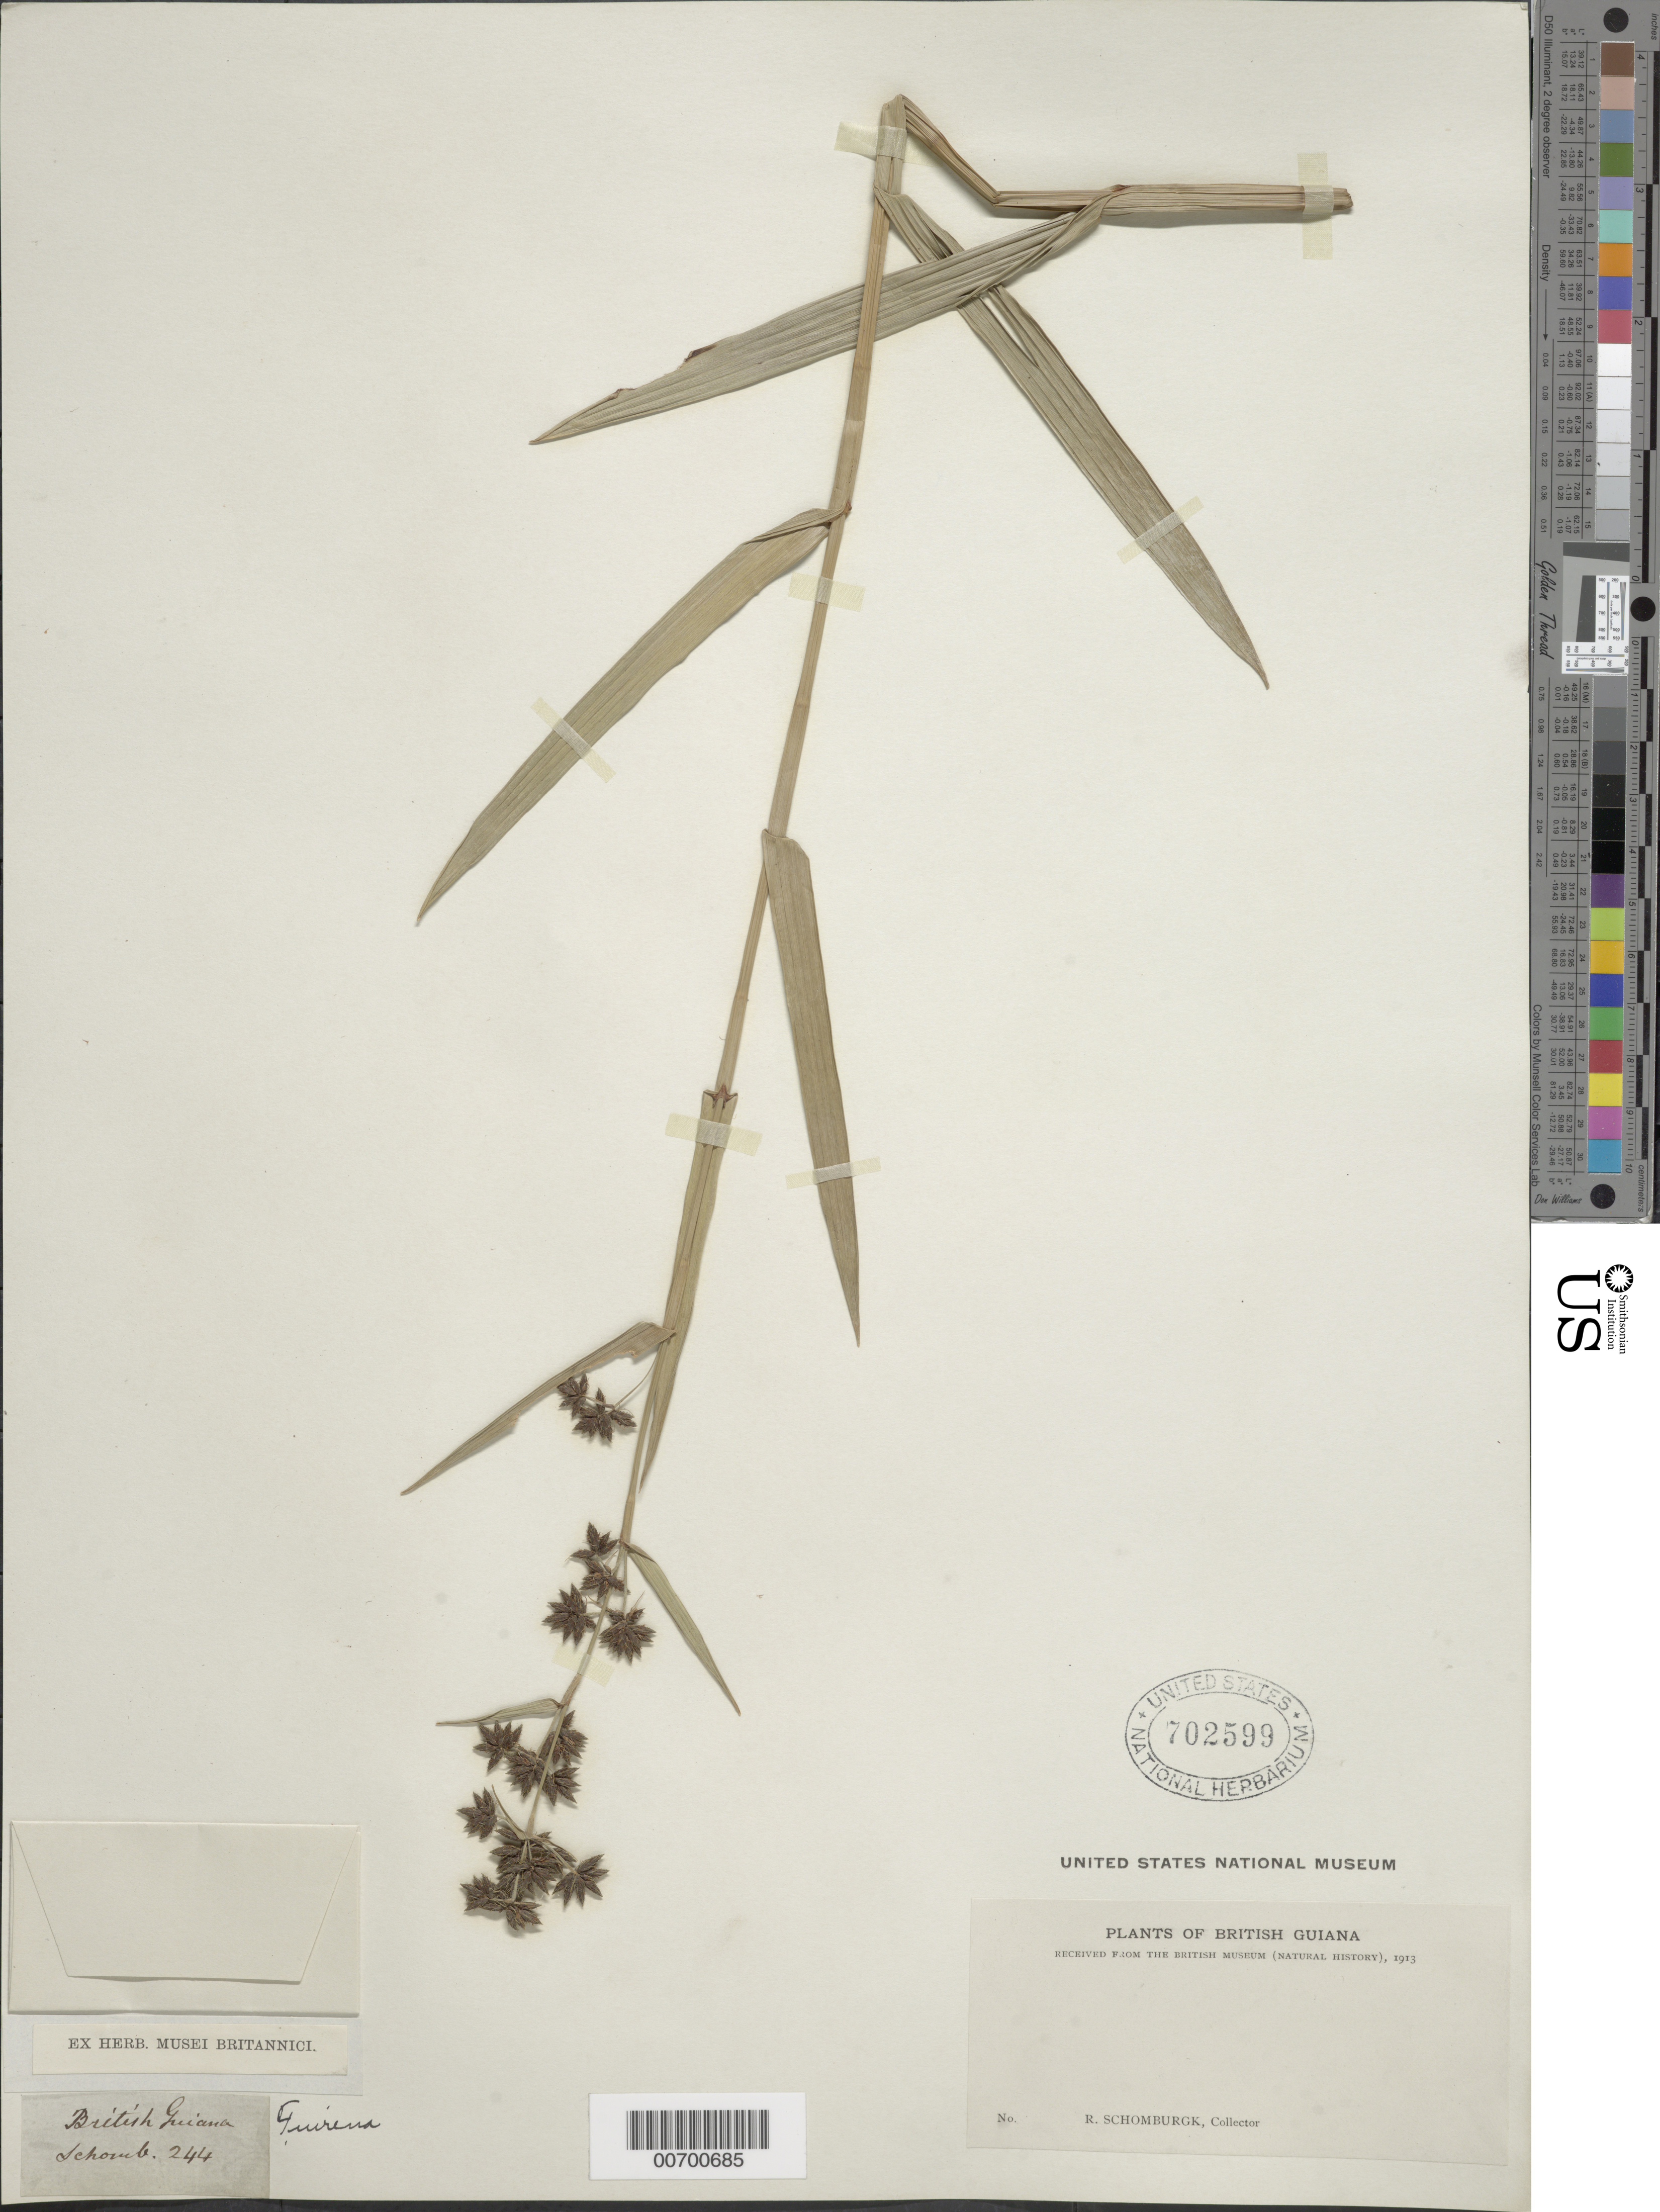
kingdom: Plantae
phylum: Tracheophyta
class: Liliopsida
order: Poales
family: Cyperaceae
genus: Fuirena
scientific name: Fuirena umbellata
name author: Rottb.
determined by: Raynal, J.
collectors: -- Schomburgk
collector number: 244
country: Guyana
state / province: U. Takutu-U. Essequibo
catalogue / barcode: US 702599